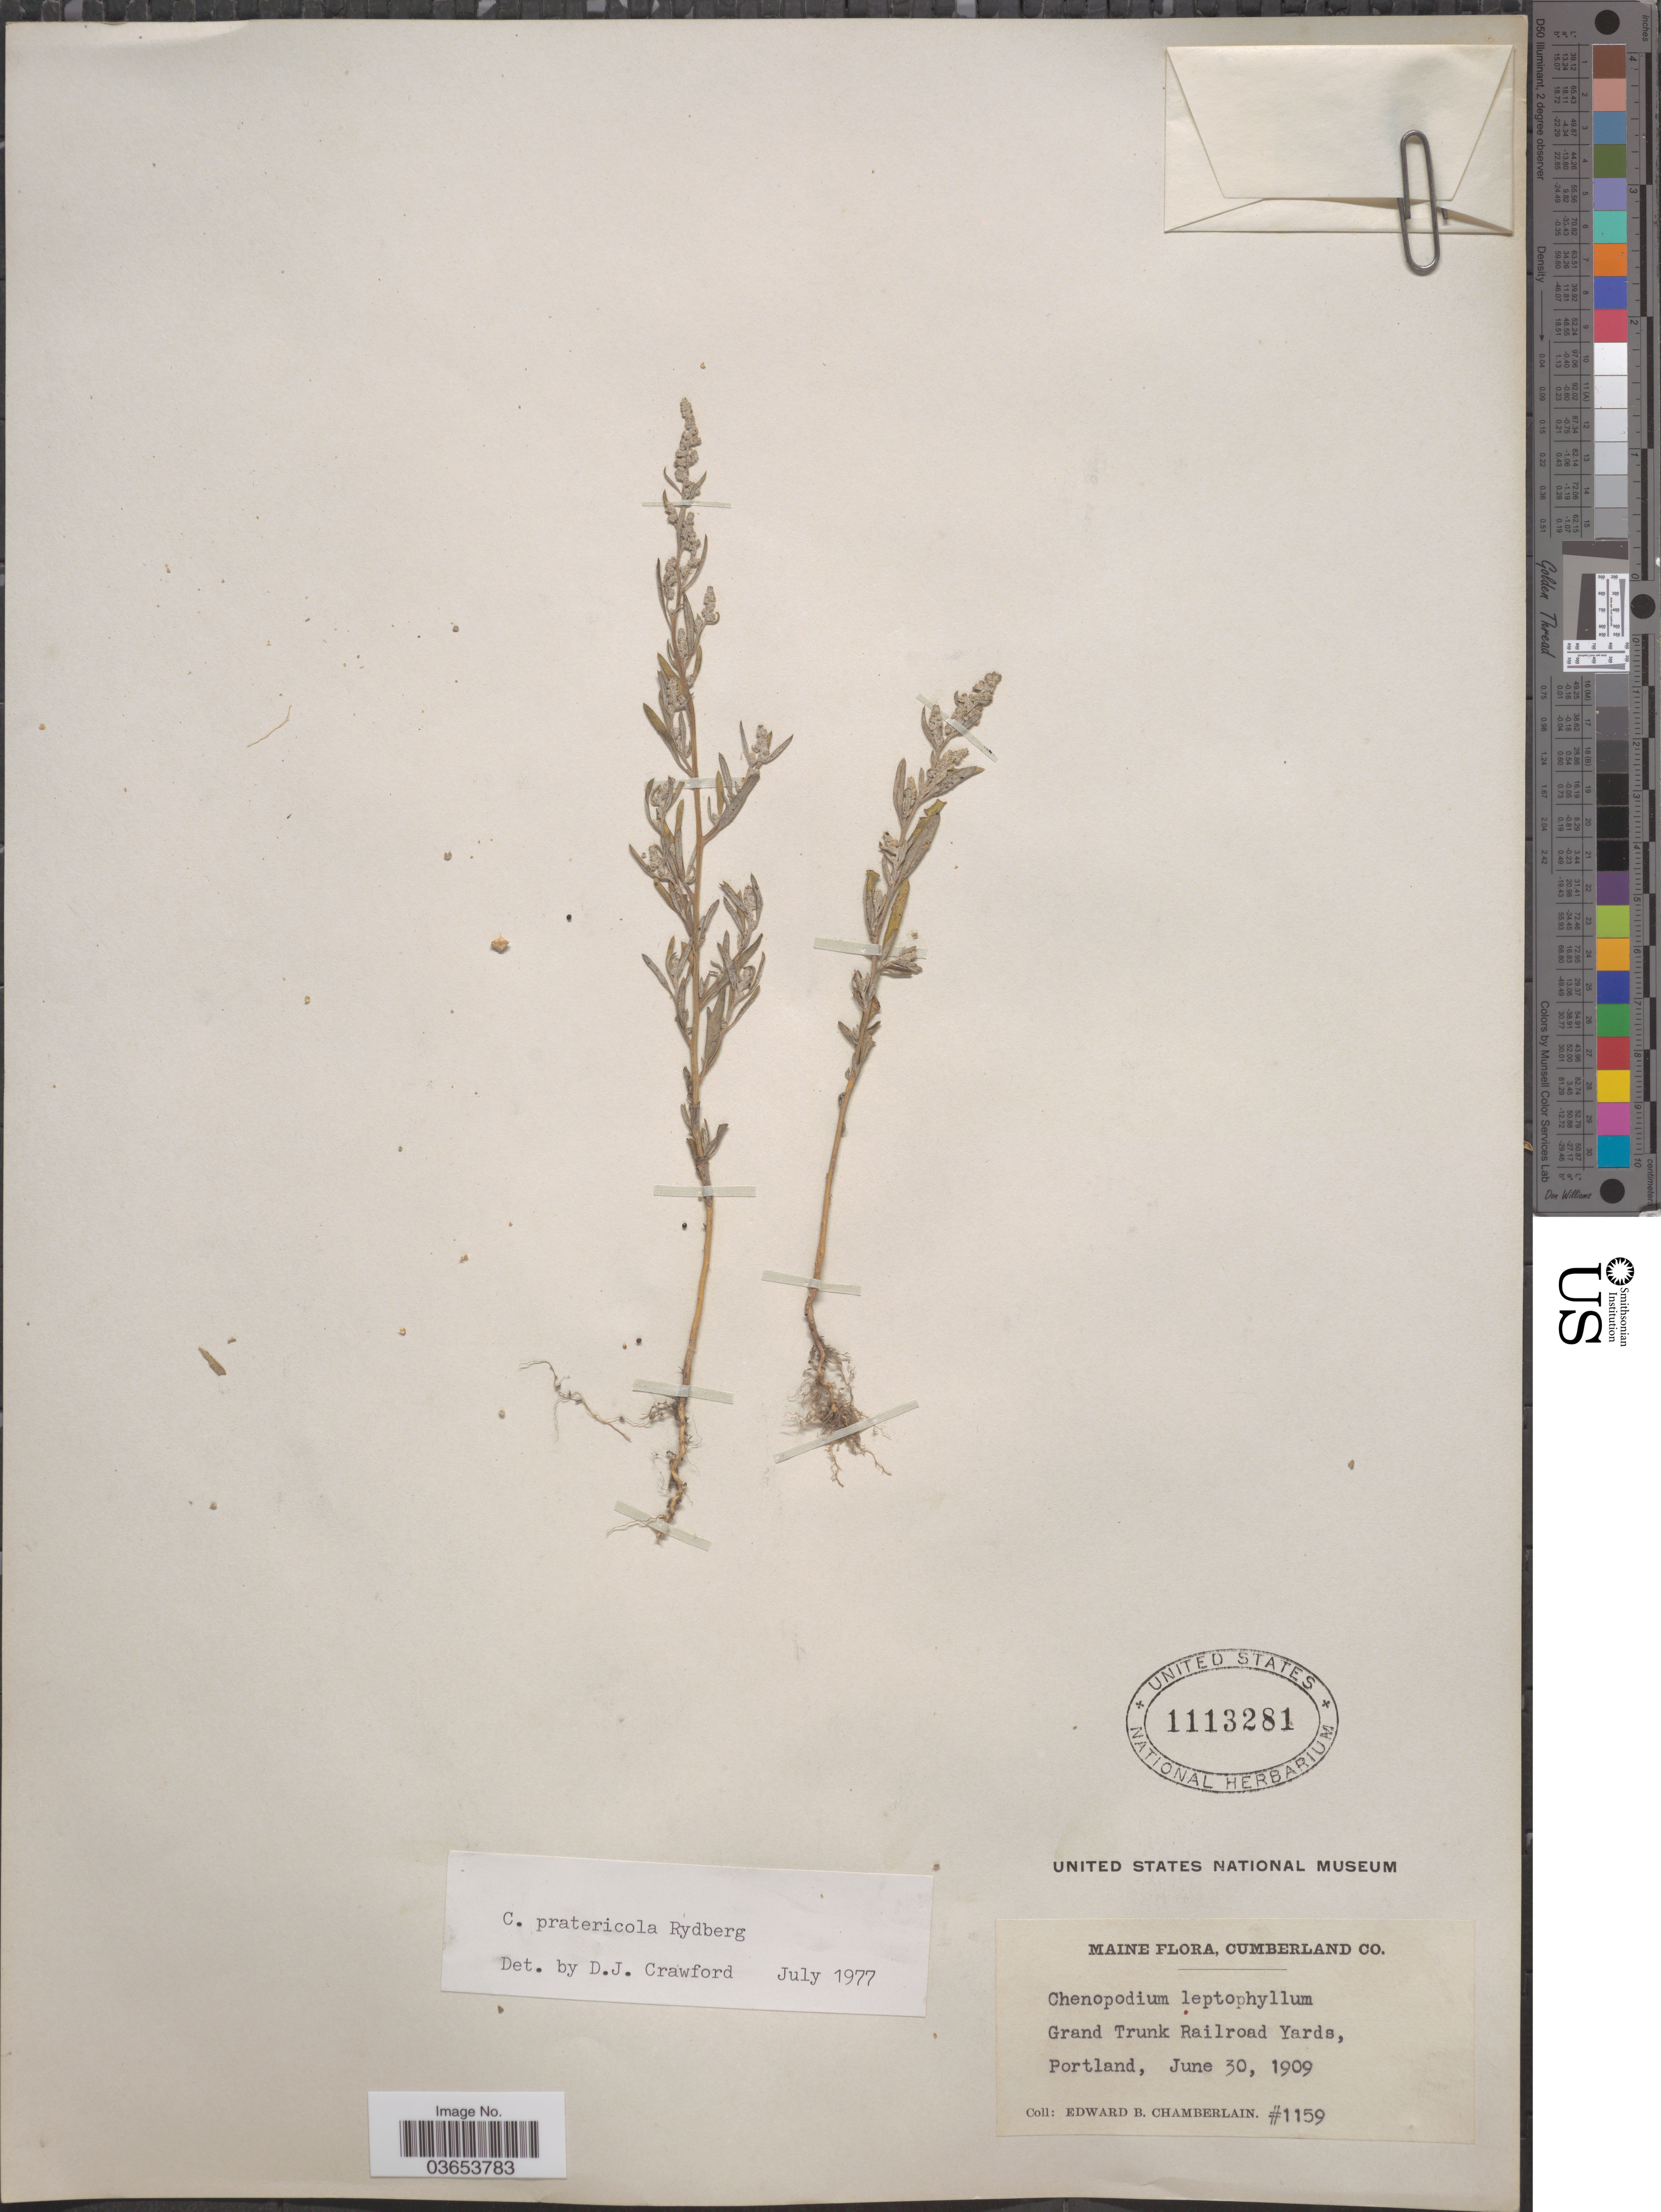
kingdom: Plantae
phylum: Tracheophyta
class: Magnoliopsida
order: Caryophyllales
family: Amaranthaceae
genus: Chenopodium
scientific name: Chenopodium pratericola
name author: Rydb.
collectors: E. Chamberlain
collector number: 1159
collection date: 1909-06-30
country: United States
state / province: Maine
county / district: Cumberland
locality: Cumberland Co. Grand Trunk Railroad Yards, Portland.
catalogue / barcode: US 1113281